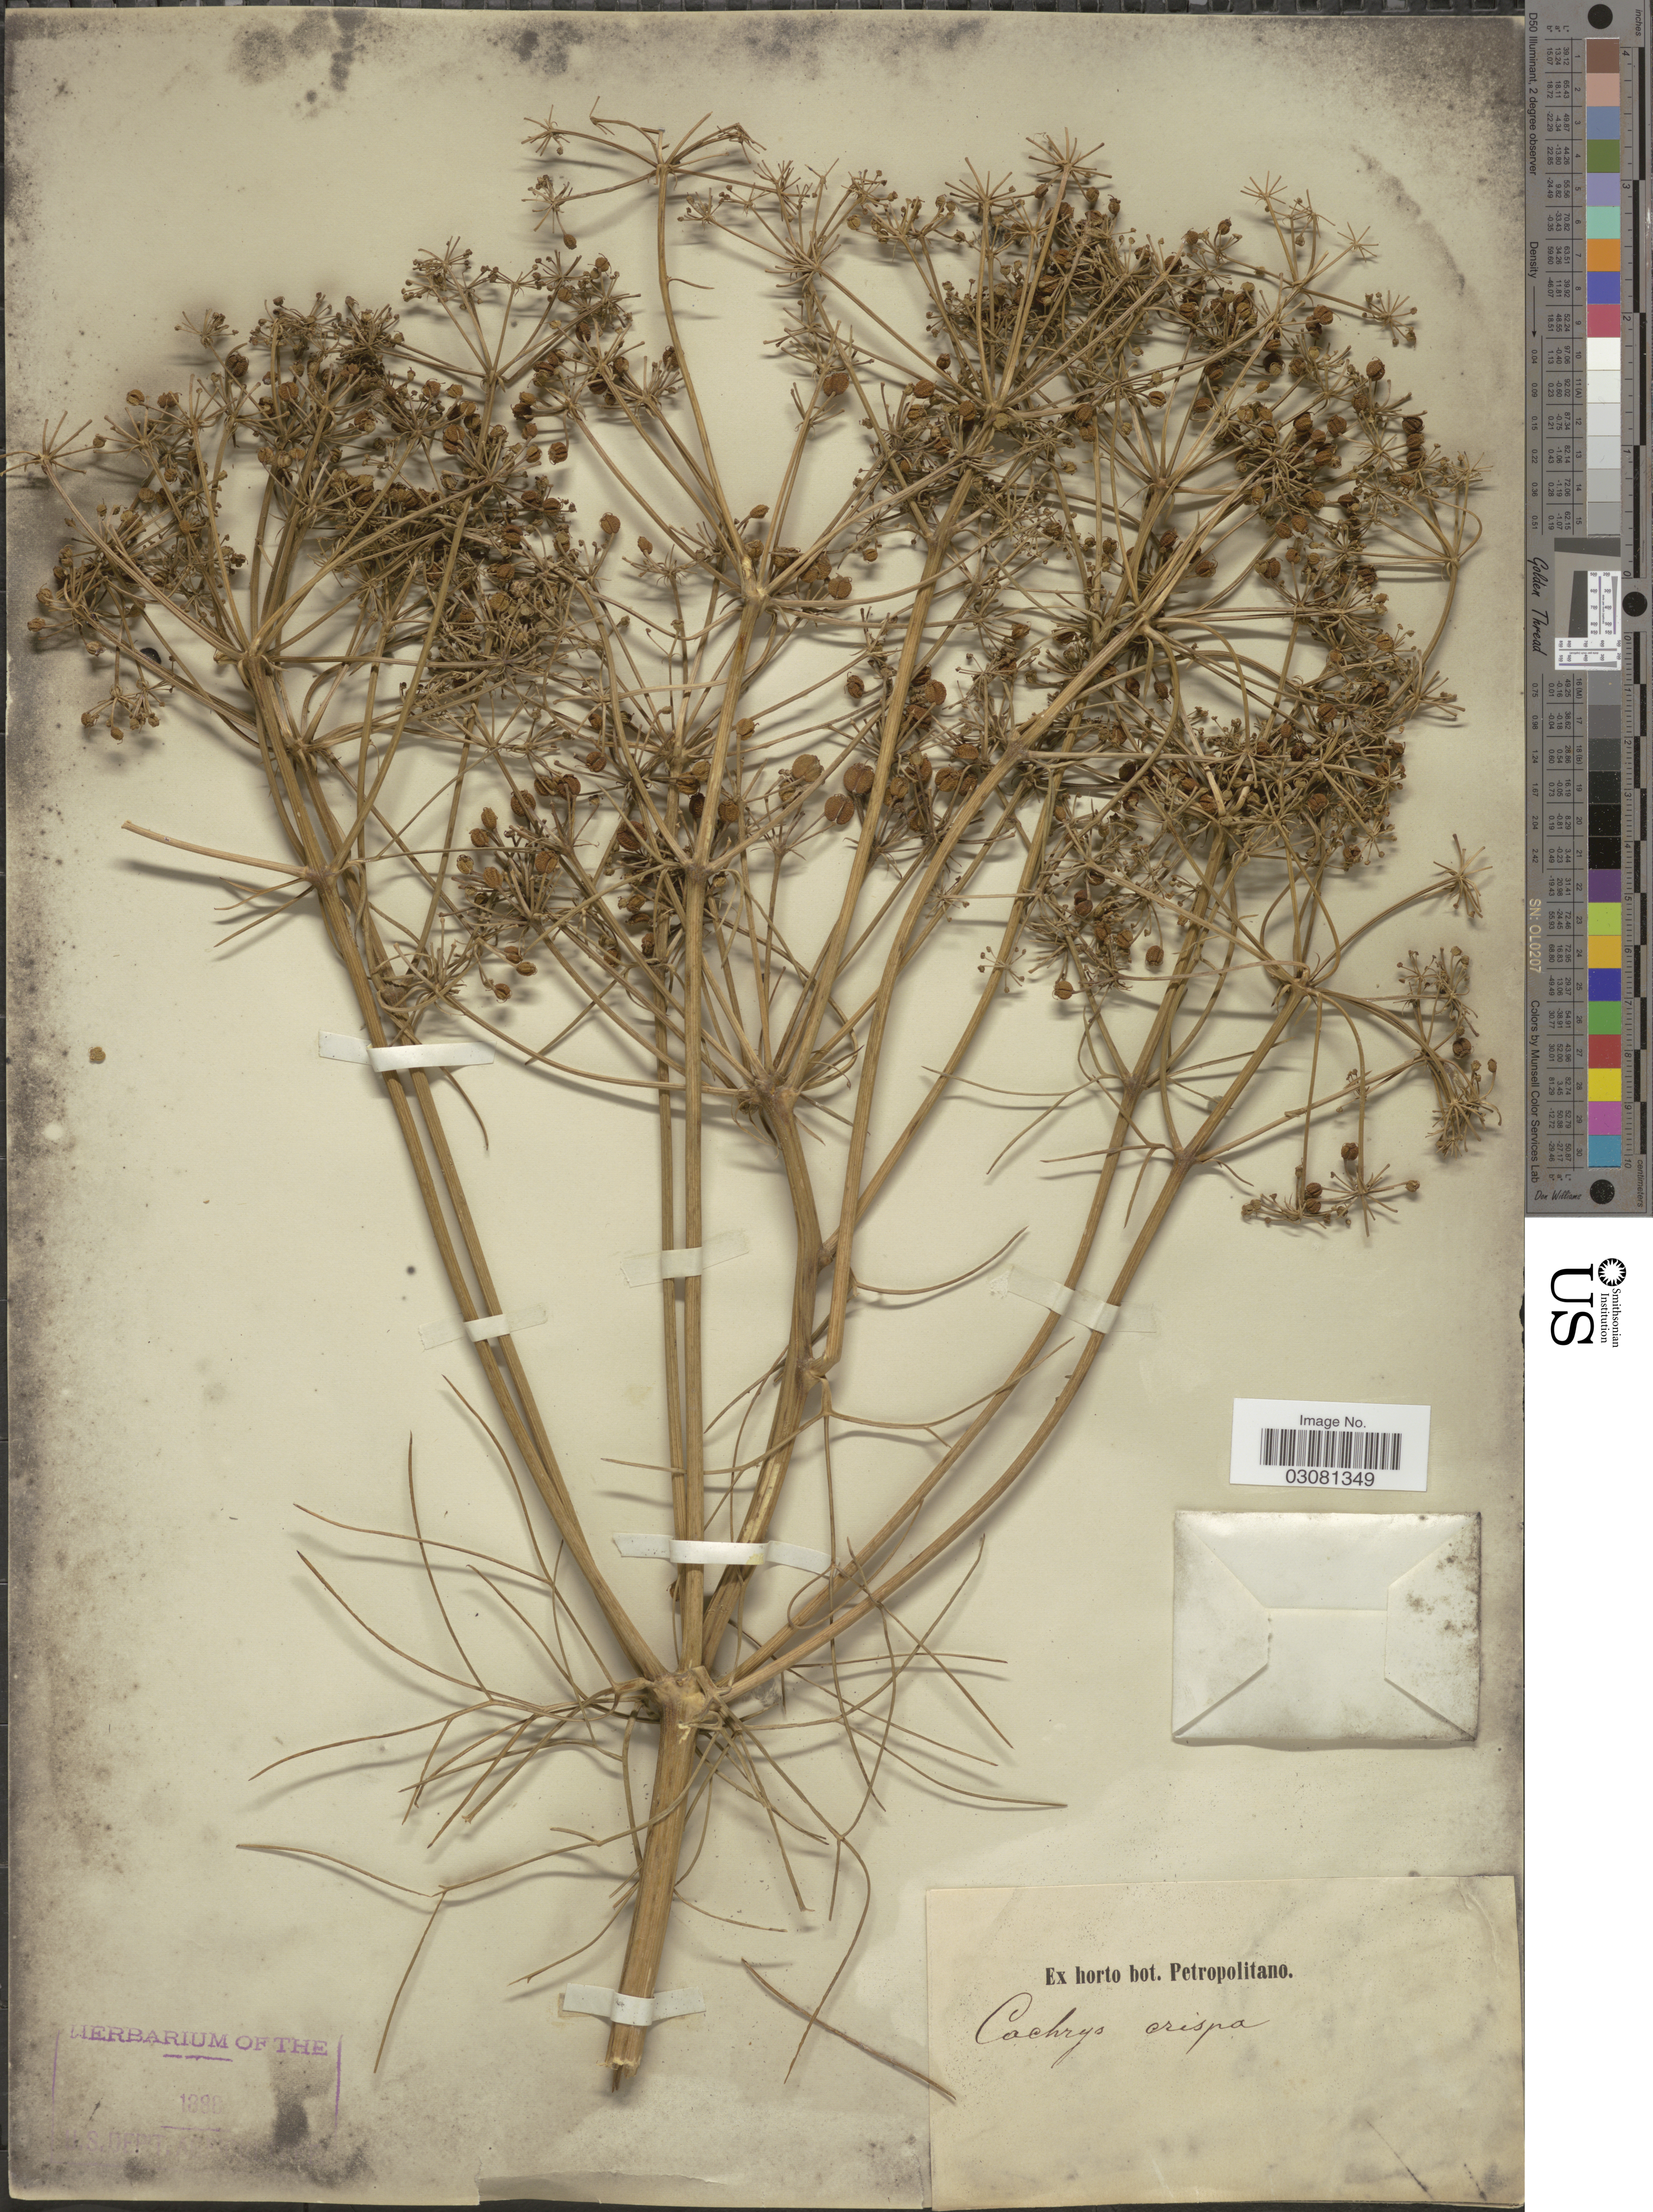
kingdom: Plantae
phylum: Tracheophyta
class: Magnoliopsida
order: Apiales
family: Apiaceae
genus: Hippomarathrum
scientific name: Hippomarathrum microcarpum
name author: Petrov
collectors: ex Horto Bot. Petropolitano